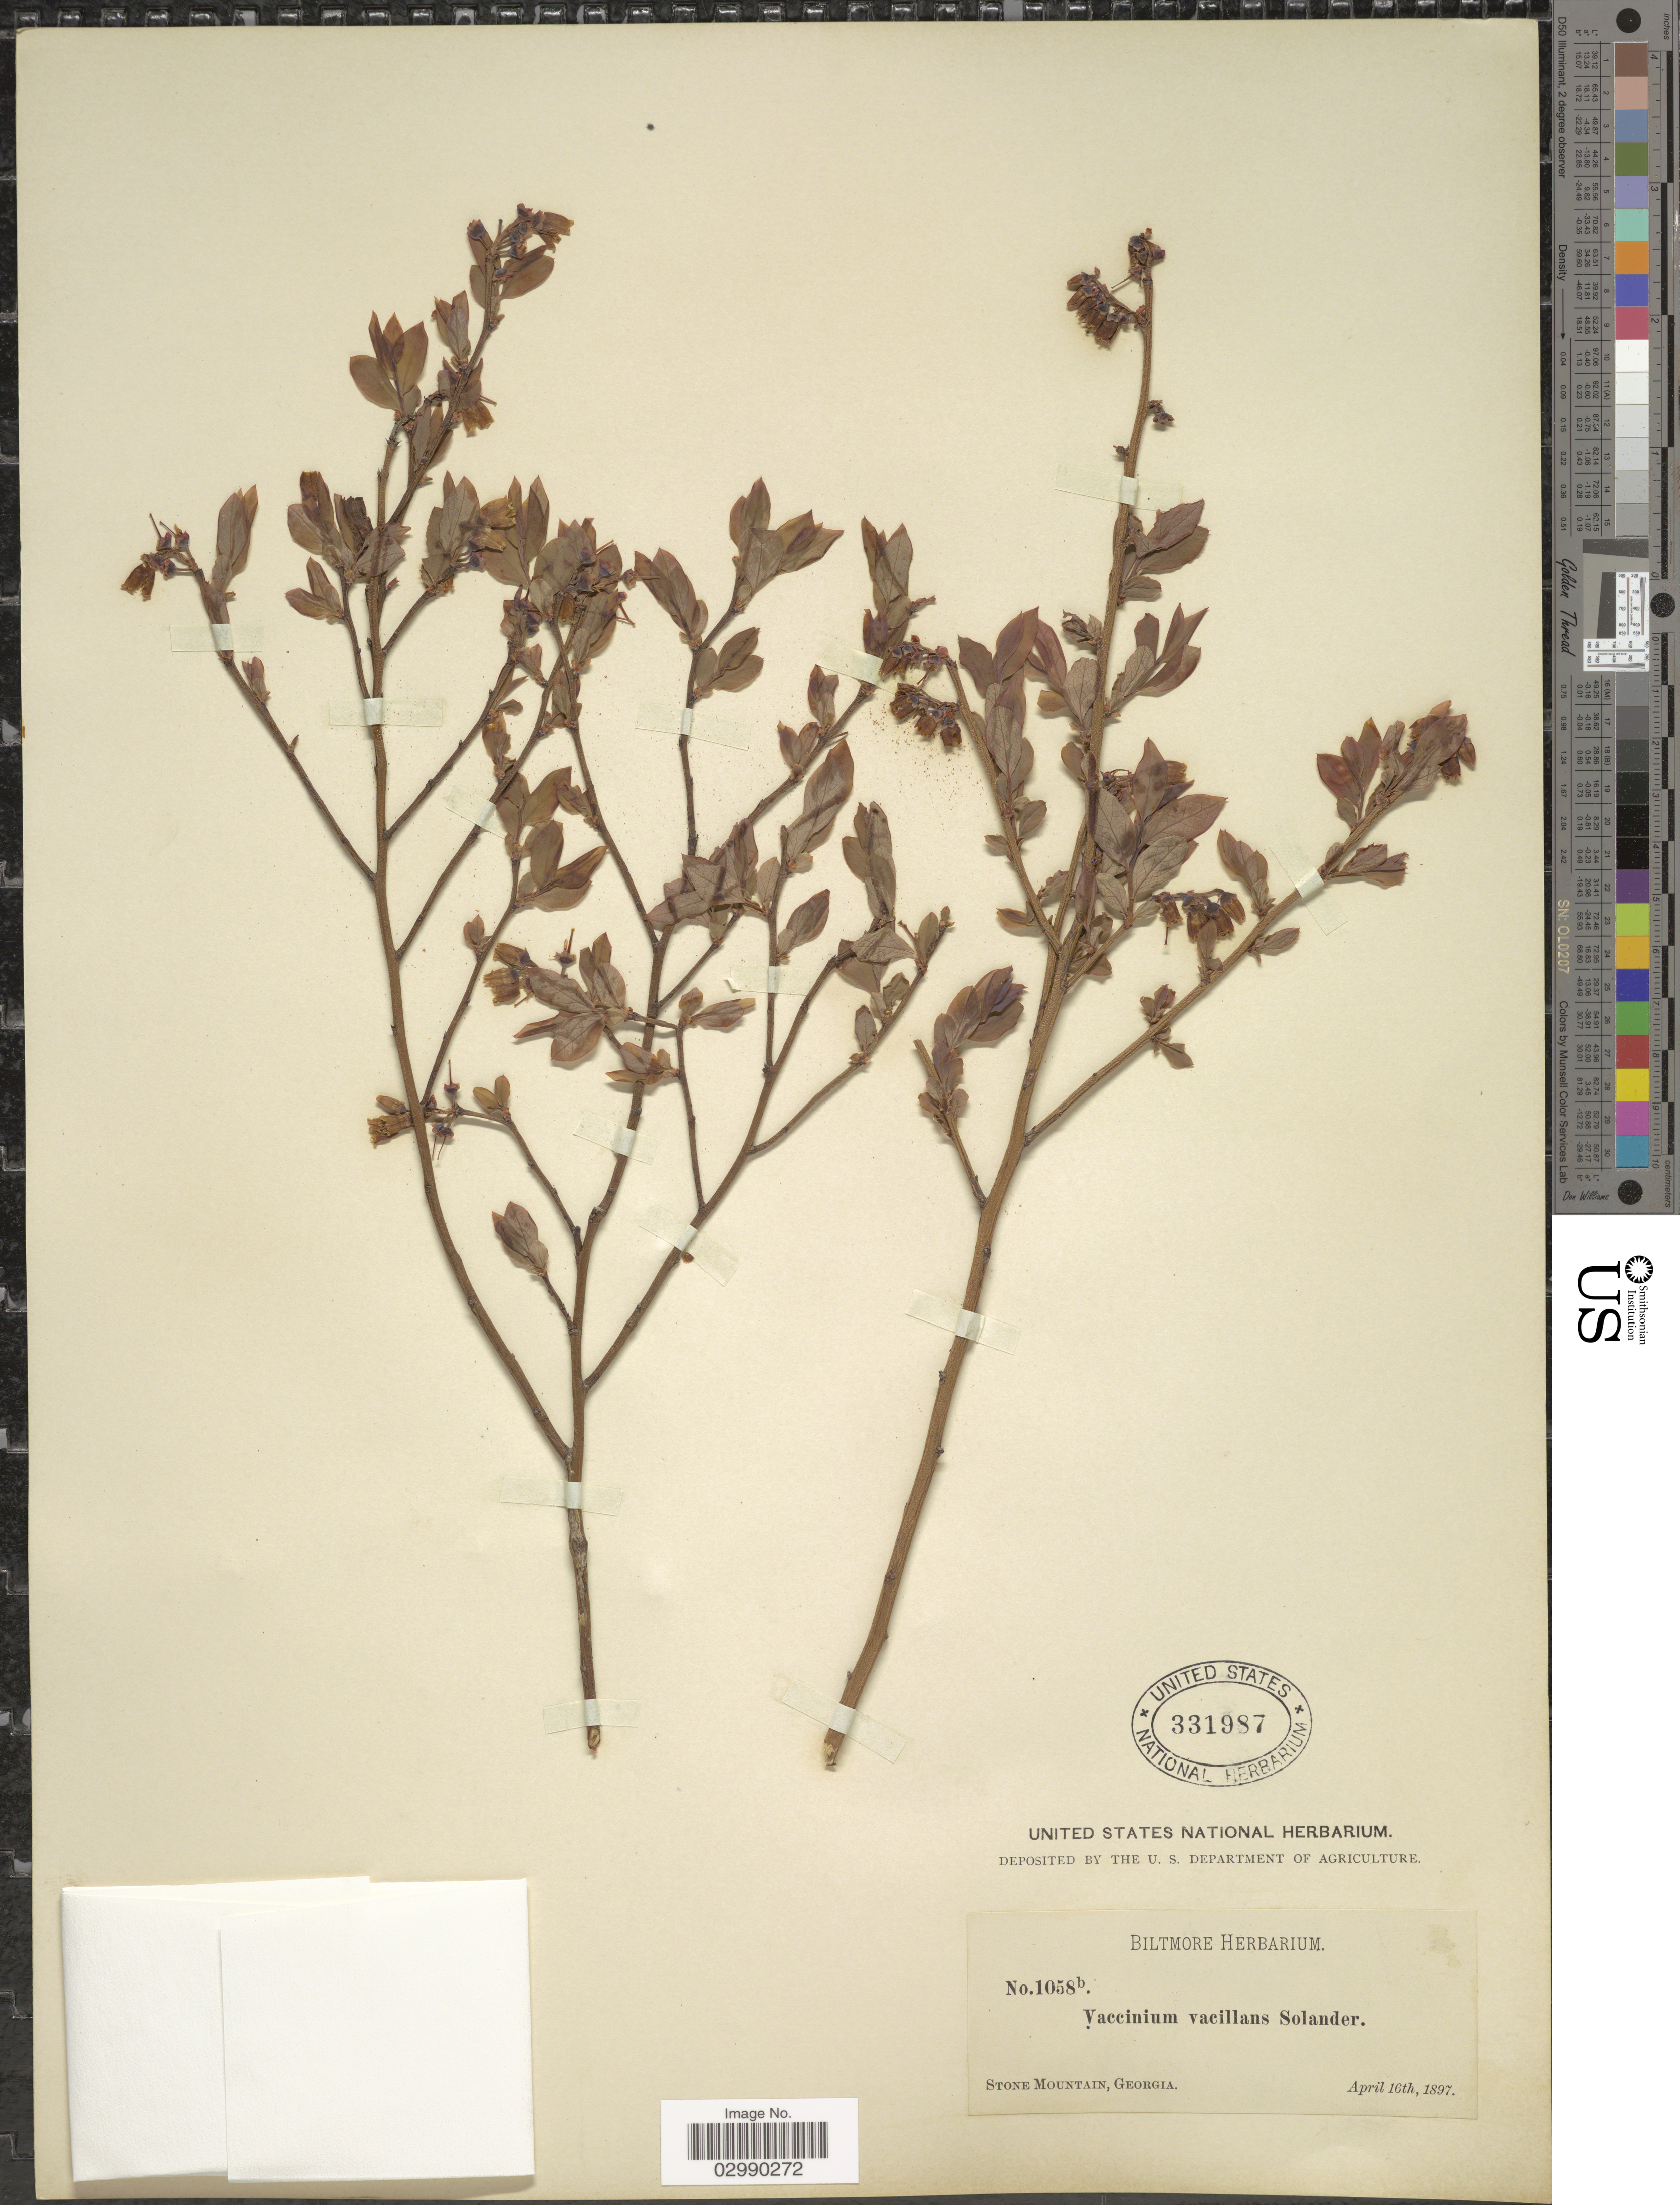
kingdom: Plantae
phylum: Tracheophyta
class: Magnoliopsida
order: Ericales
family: Ericaceae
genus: Vaccinium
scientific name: Vaccinium vacillans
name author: Kalm ex Torr.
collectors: ex herb. Biltmore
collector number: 1058b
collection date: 1897-04-16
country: United States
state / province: Georgia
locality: Stone Mountain.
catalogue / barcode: US 331987